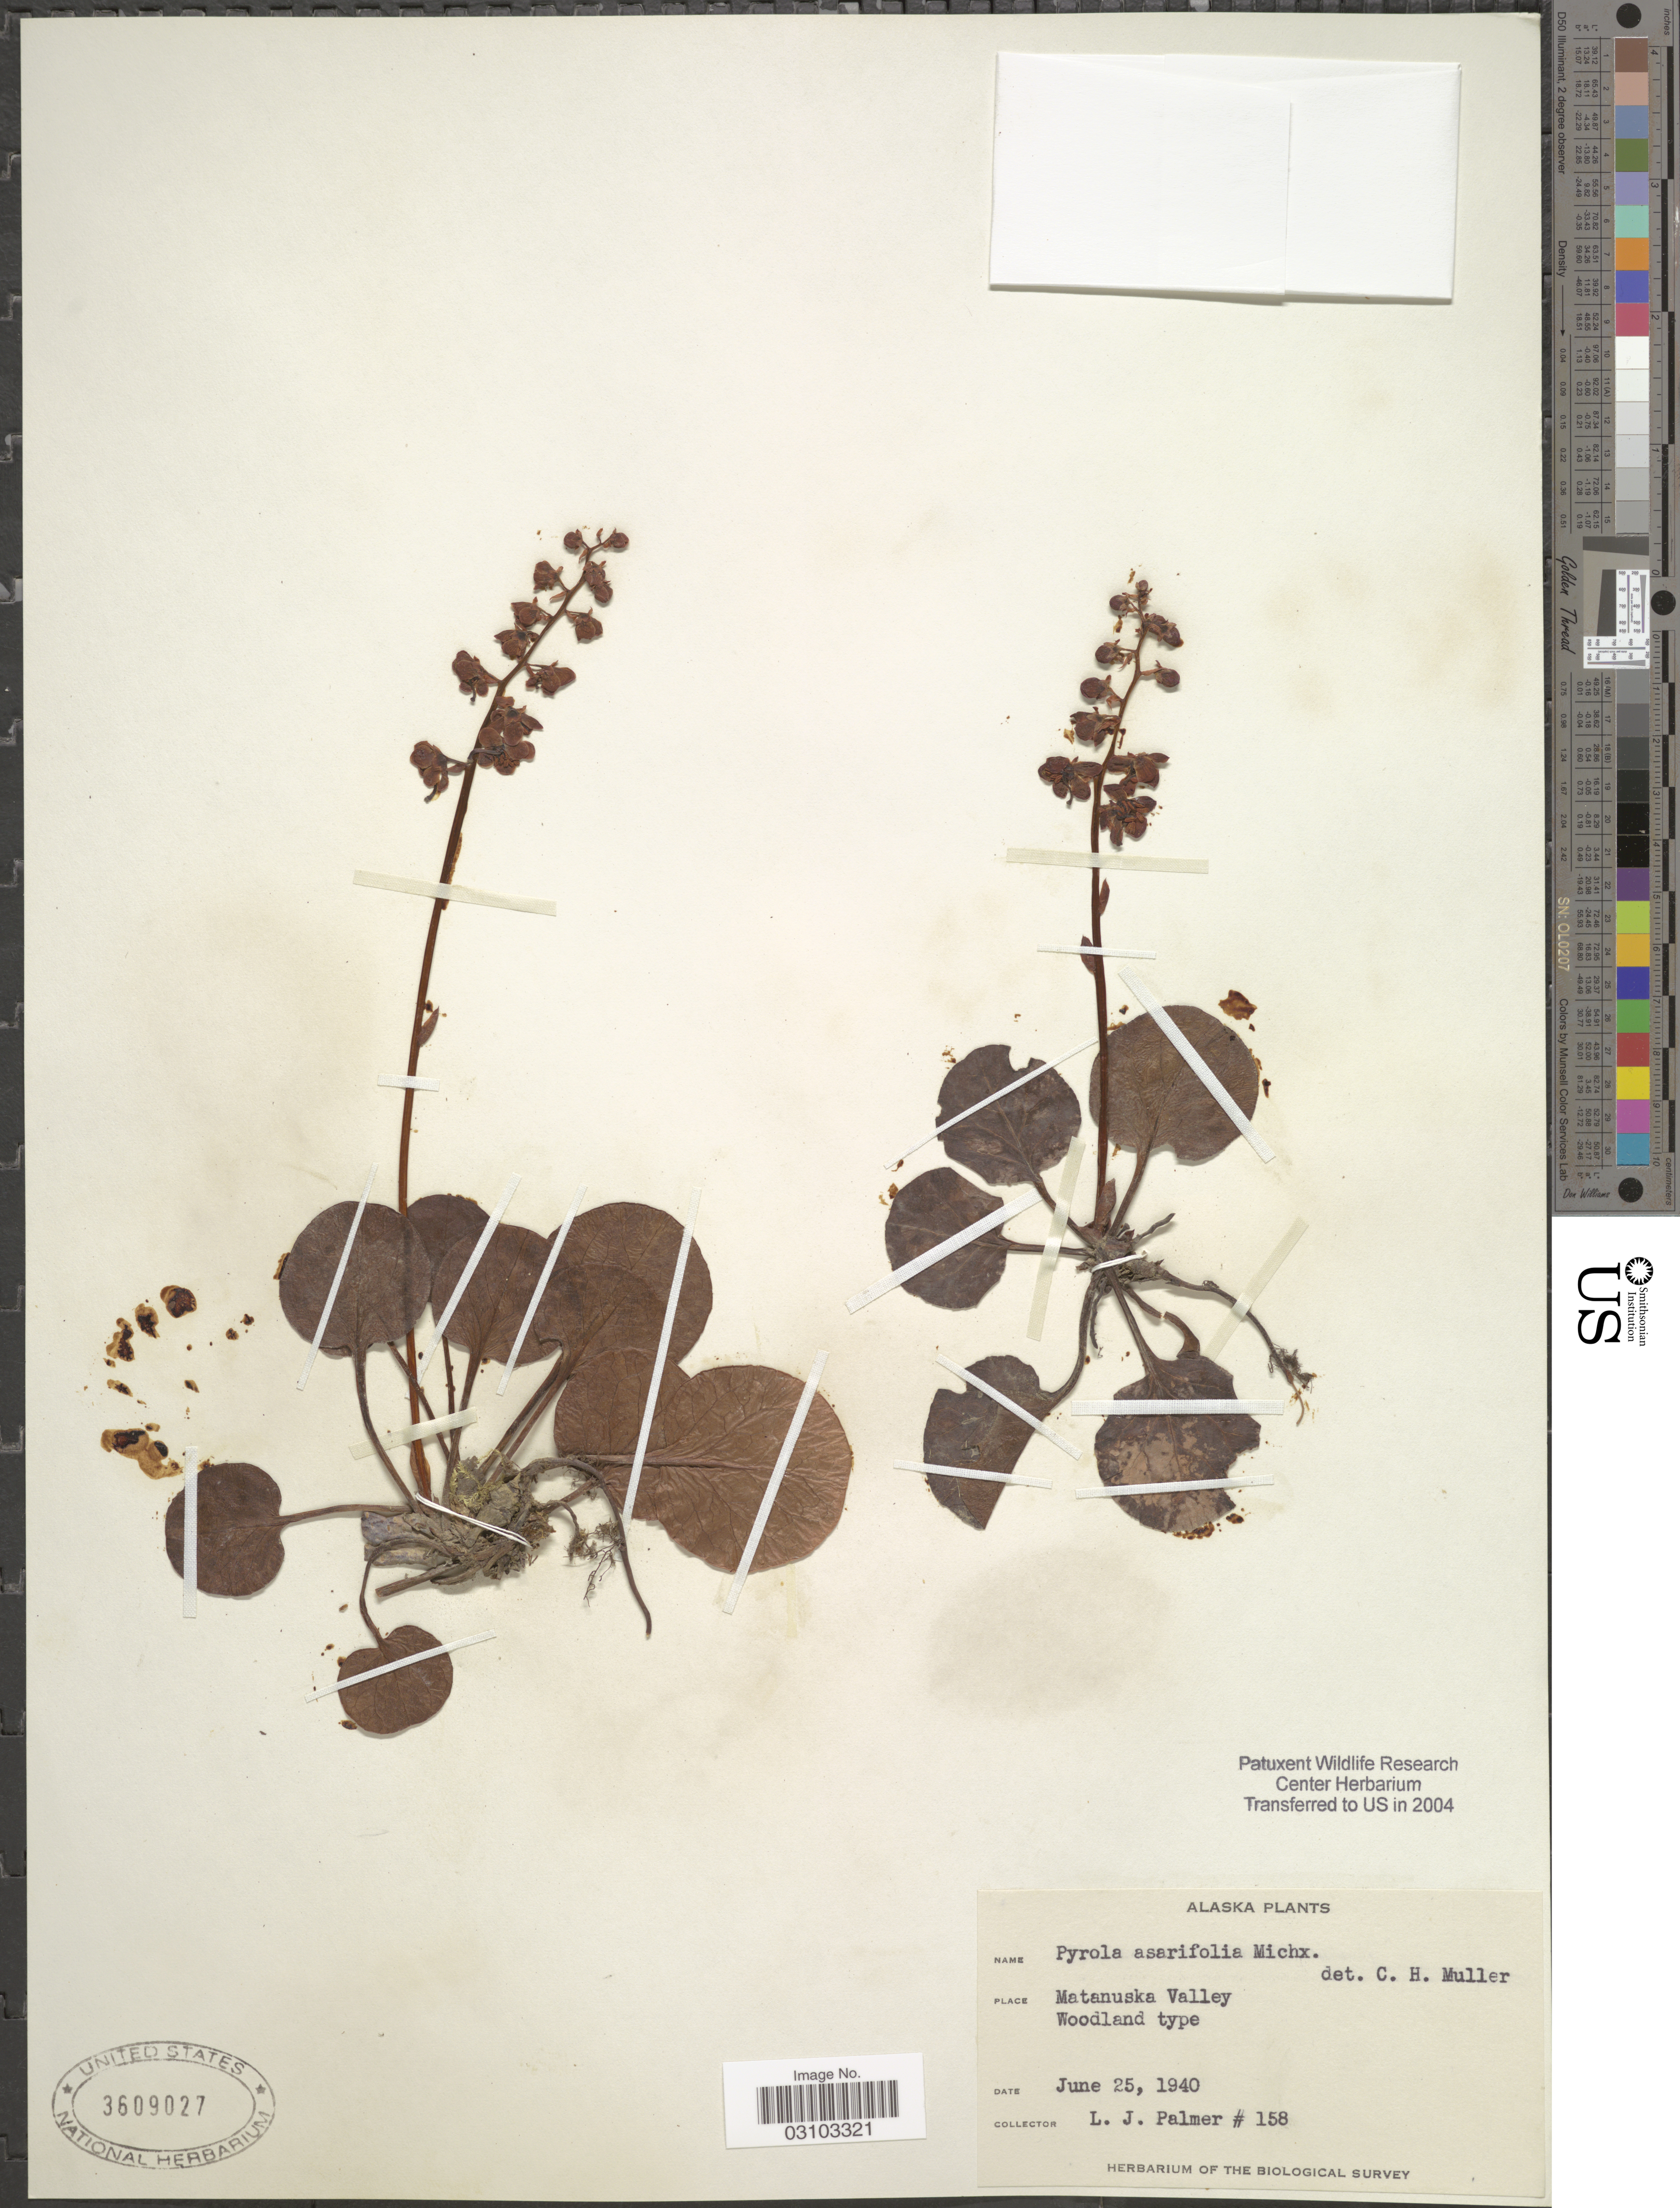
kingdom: Plantae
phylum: Tracheophyta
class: Magnoliopsida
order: Ericales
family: Ericaceae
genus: Pyrola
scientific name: Pyrola asarifolia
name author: Michx.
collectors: L. J. Palmer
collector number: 158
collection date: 1940-06-25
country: United States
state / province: Alaska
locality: Matanuska Valley.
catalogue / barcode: US 3609027